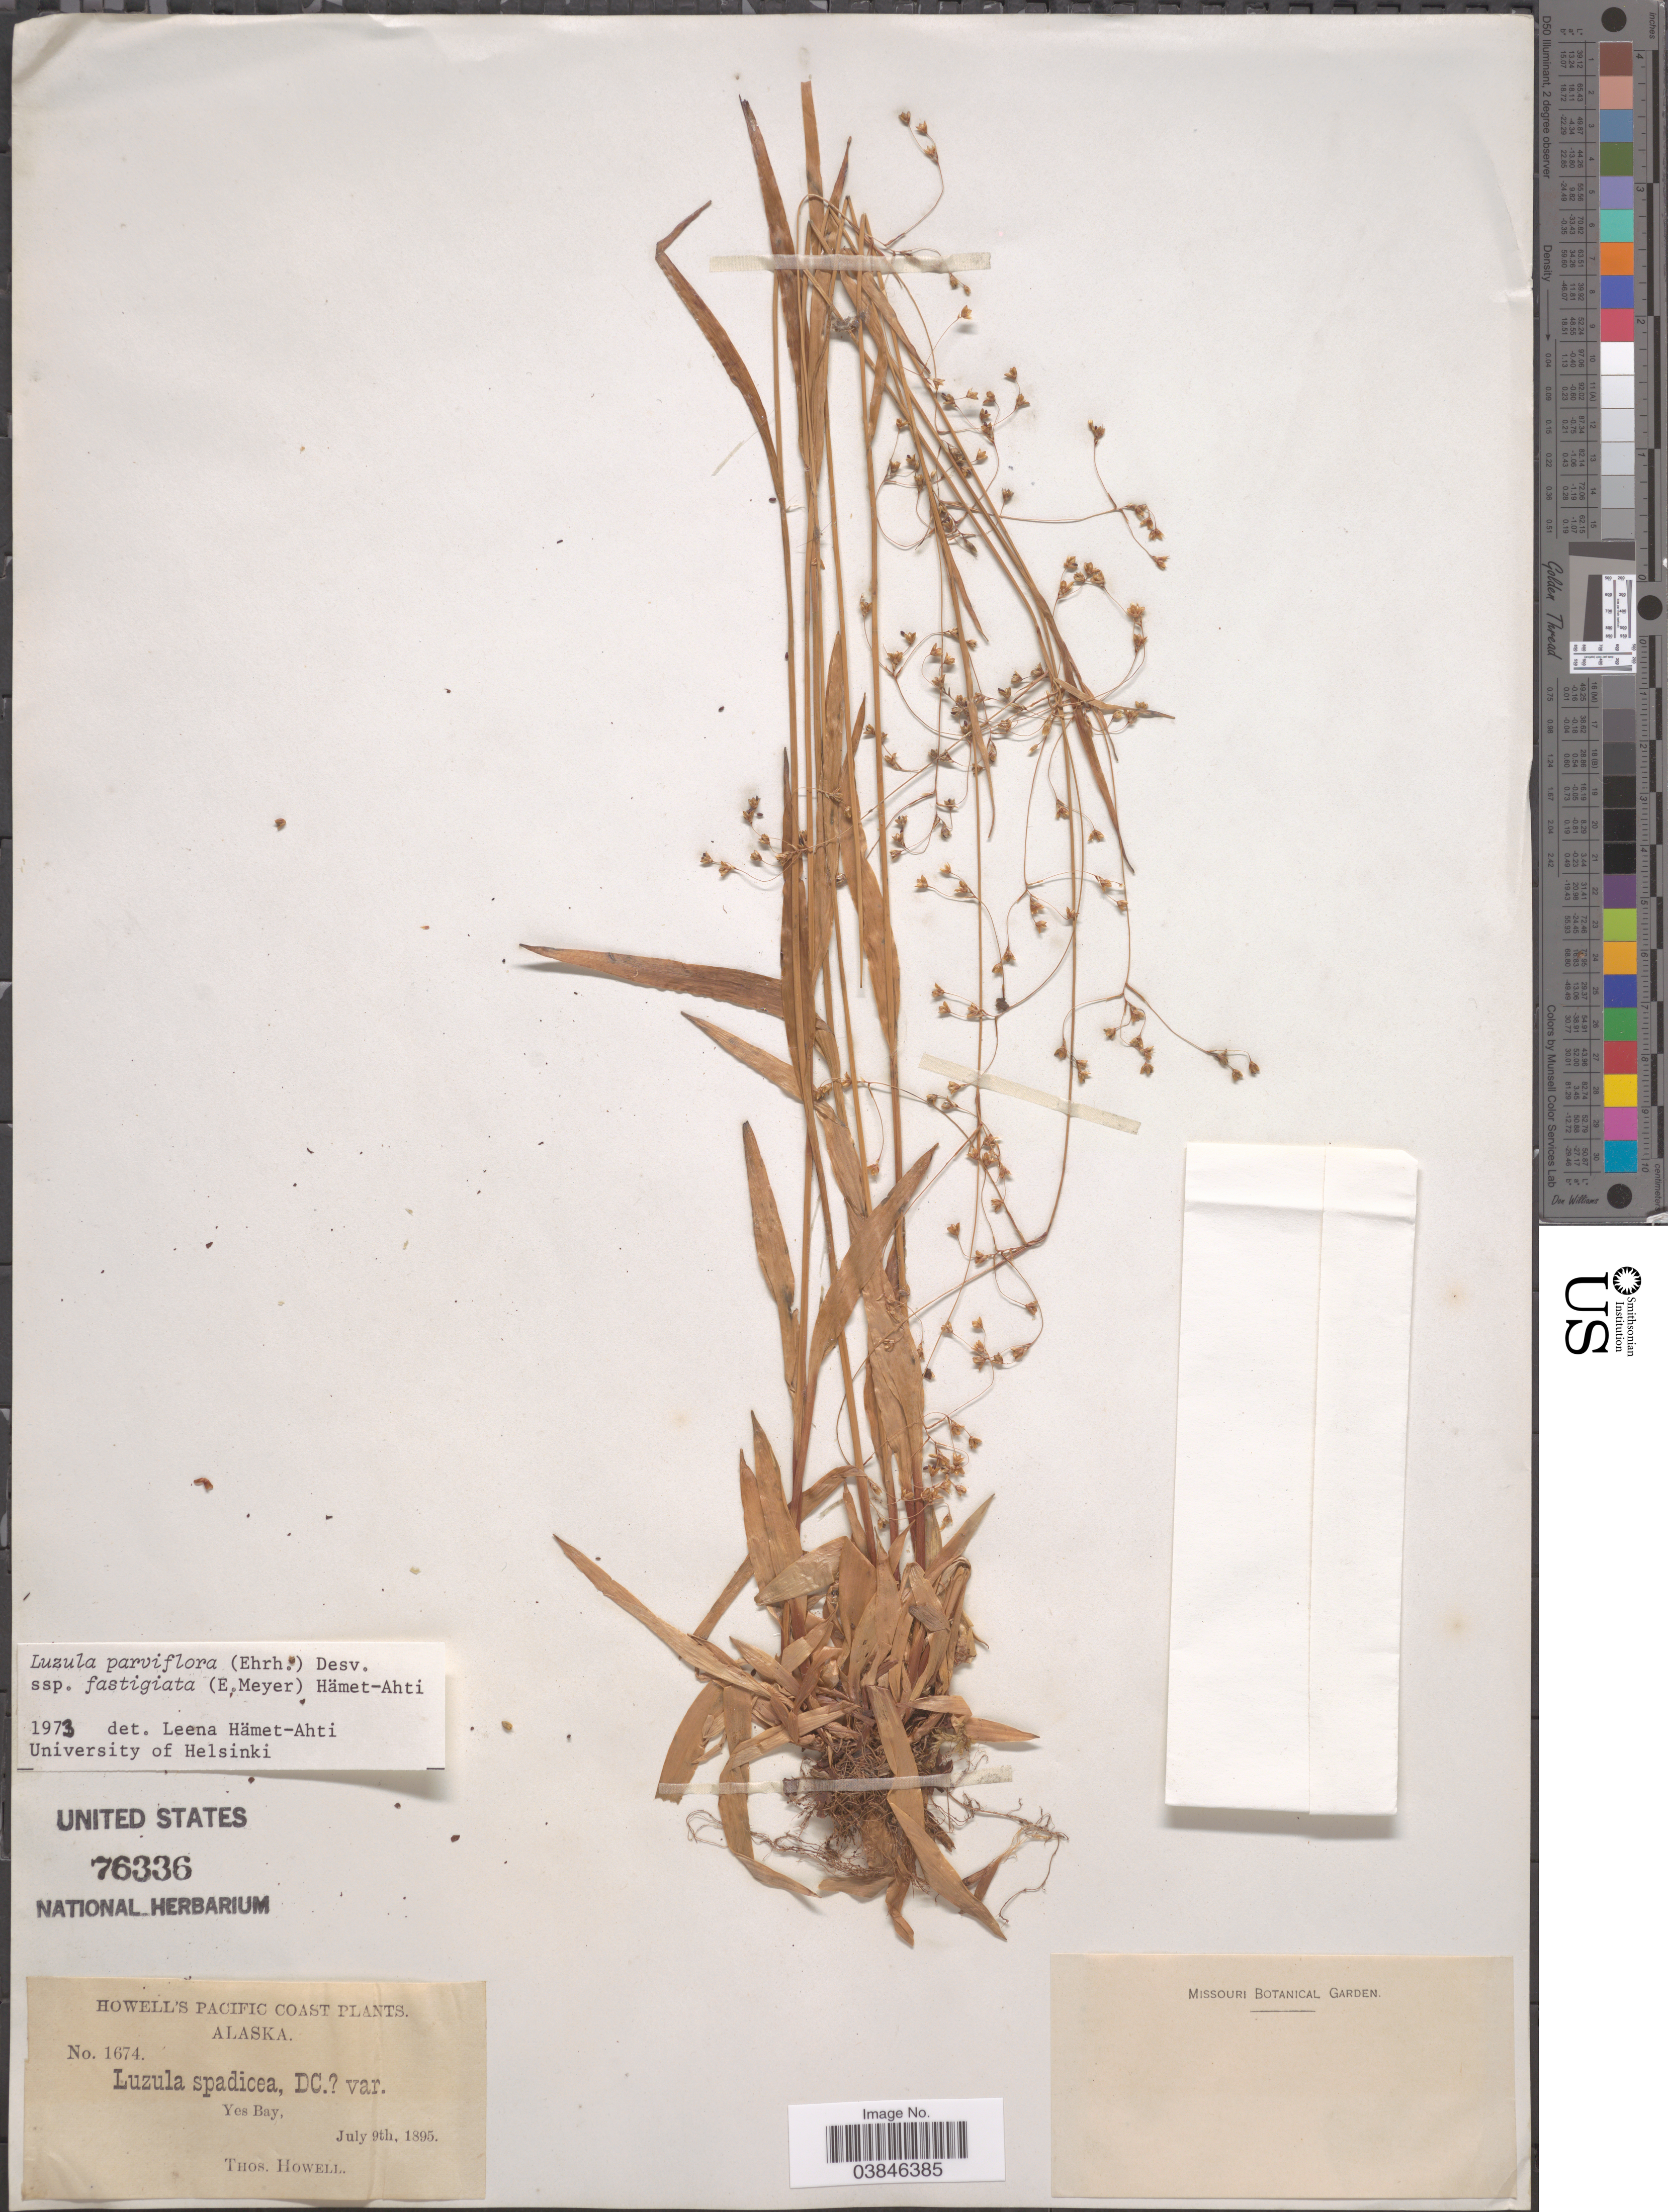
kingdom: Plantae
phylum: Tracheophyta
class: Liliopsida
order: Poales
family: Juncaceae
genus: Luzula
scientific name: Luzula parviflora subsp. fastigiata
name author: Buchenau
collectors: T. Howell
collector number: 1674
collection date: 1895-07-09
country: United States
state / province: Alaska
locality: Pacific Coast. Yes Bay.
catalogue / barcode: US 76336